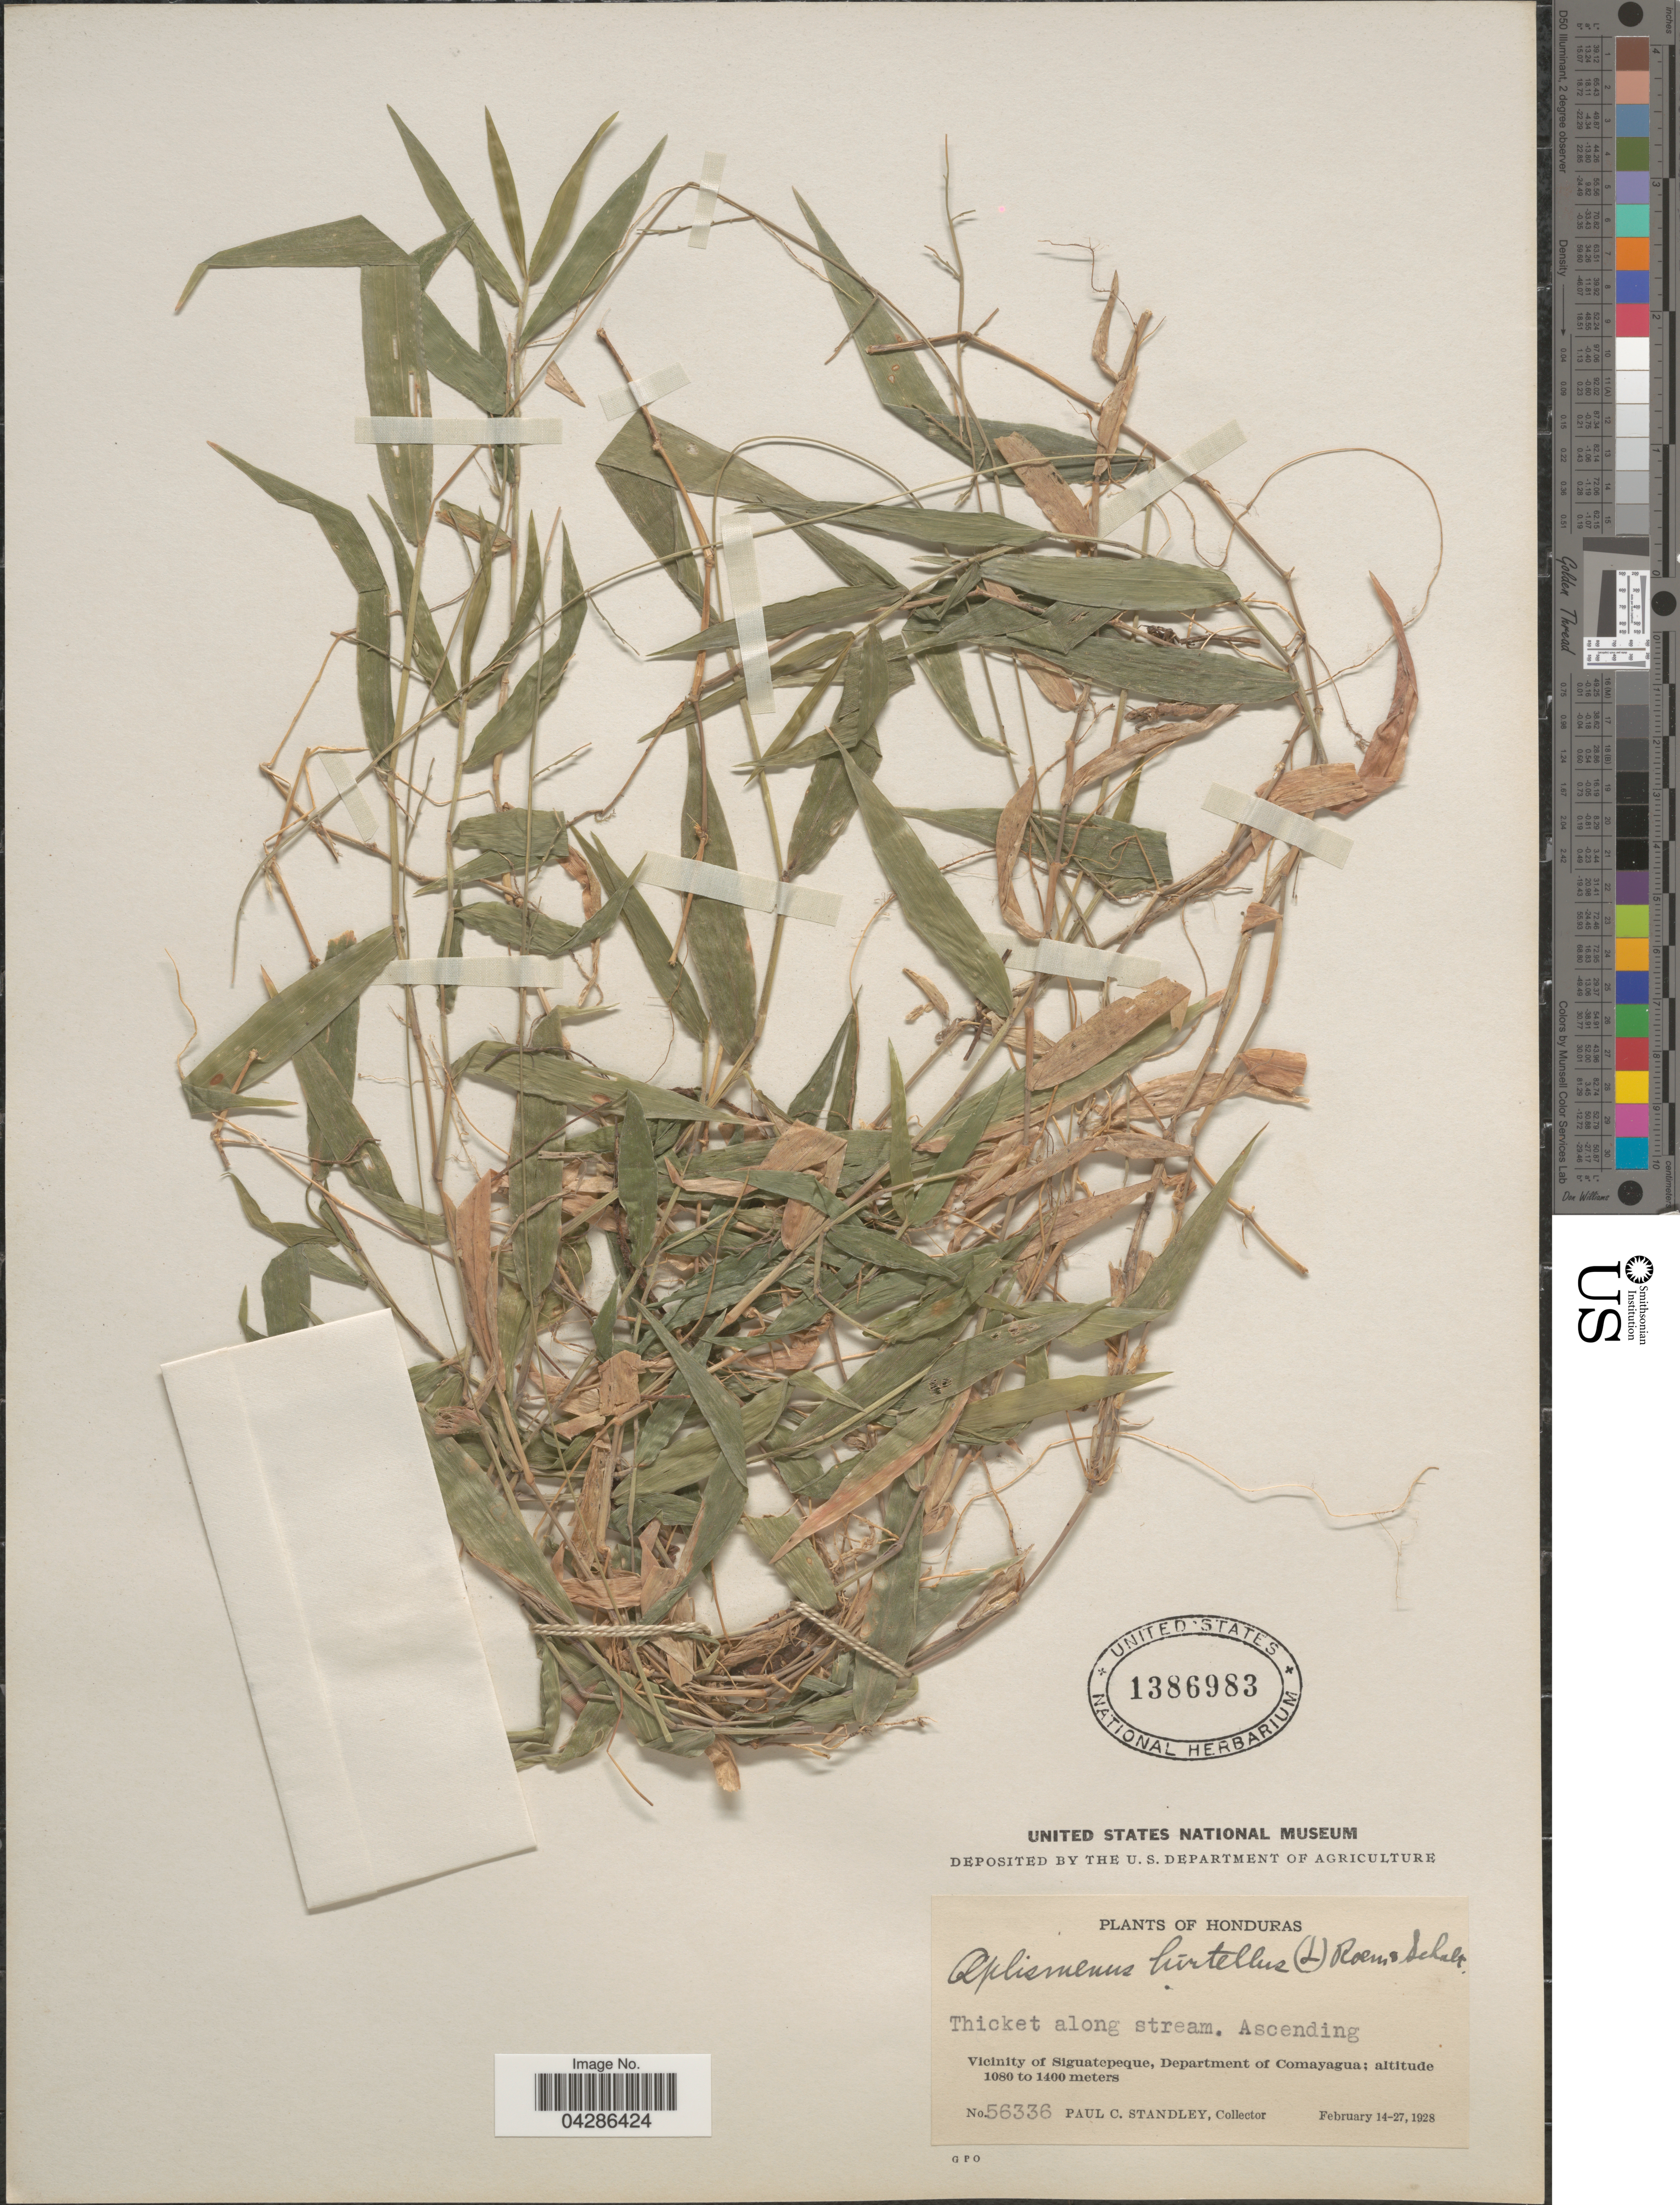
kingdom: Plantae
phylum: Tracheophyta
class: Liliopsida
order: Poales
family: Poaceae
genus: Oplismenus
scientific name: Oplismenus hirtellus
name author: (L.) P. Beauv.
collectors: P. C. Standley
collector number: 56336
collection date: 1928-02-14/1928-02-27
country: Honduras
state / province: Comayagua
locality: Vicinity of Siguatepeque, Department of Comayagua.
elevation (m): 1080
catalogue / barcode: US 1386983